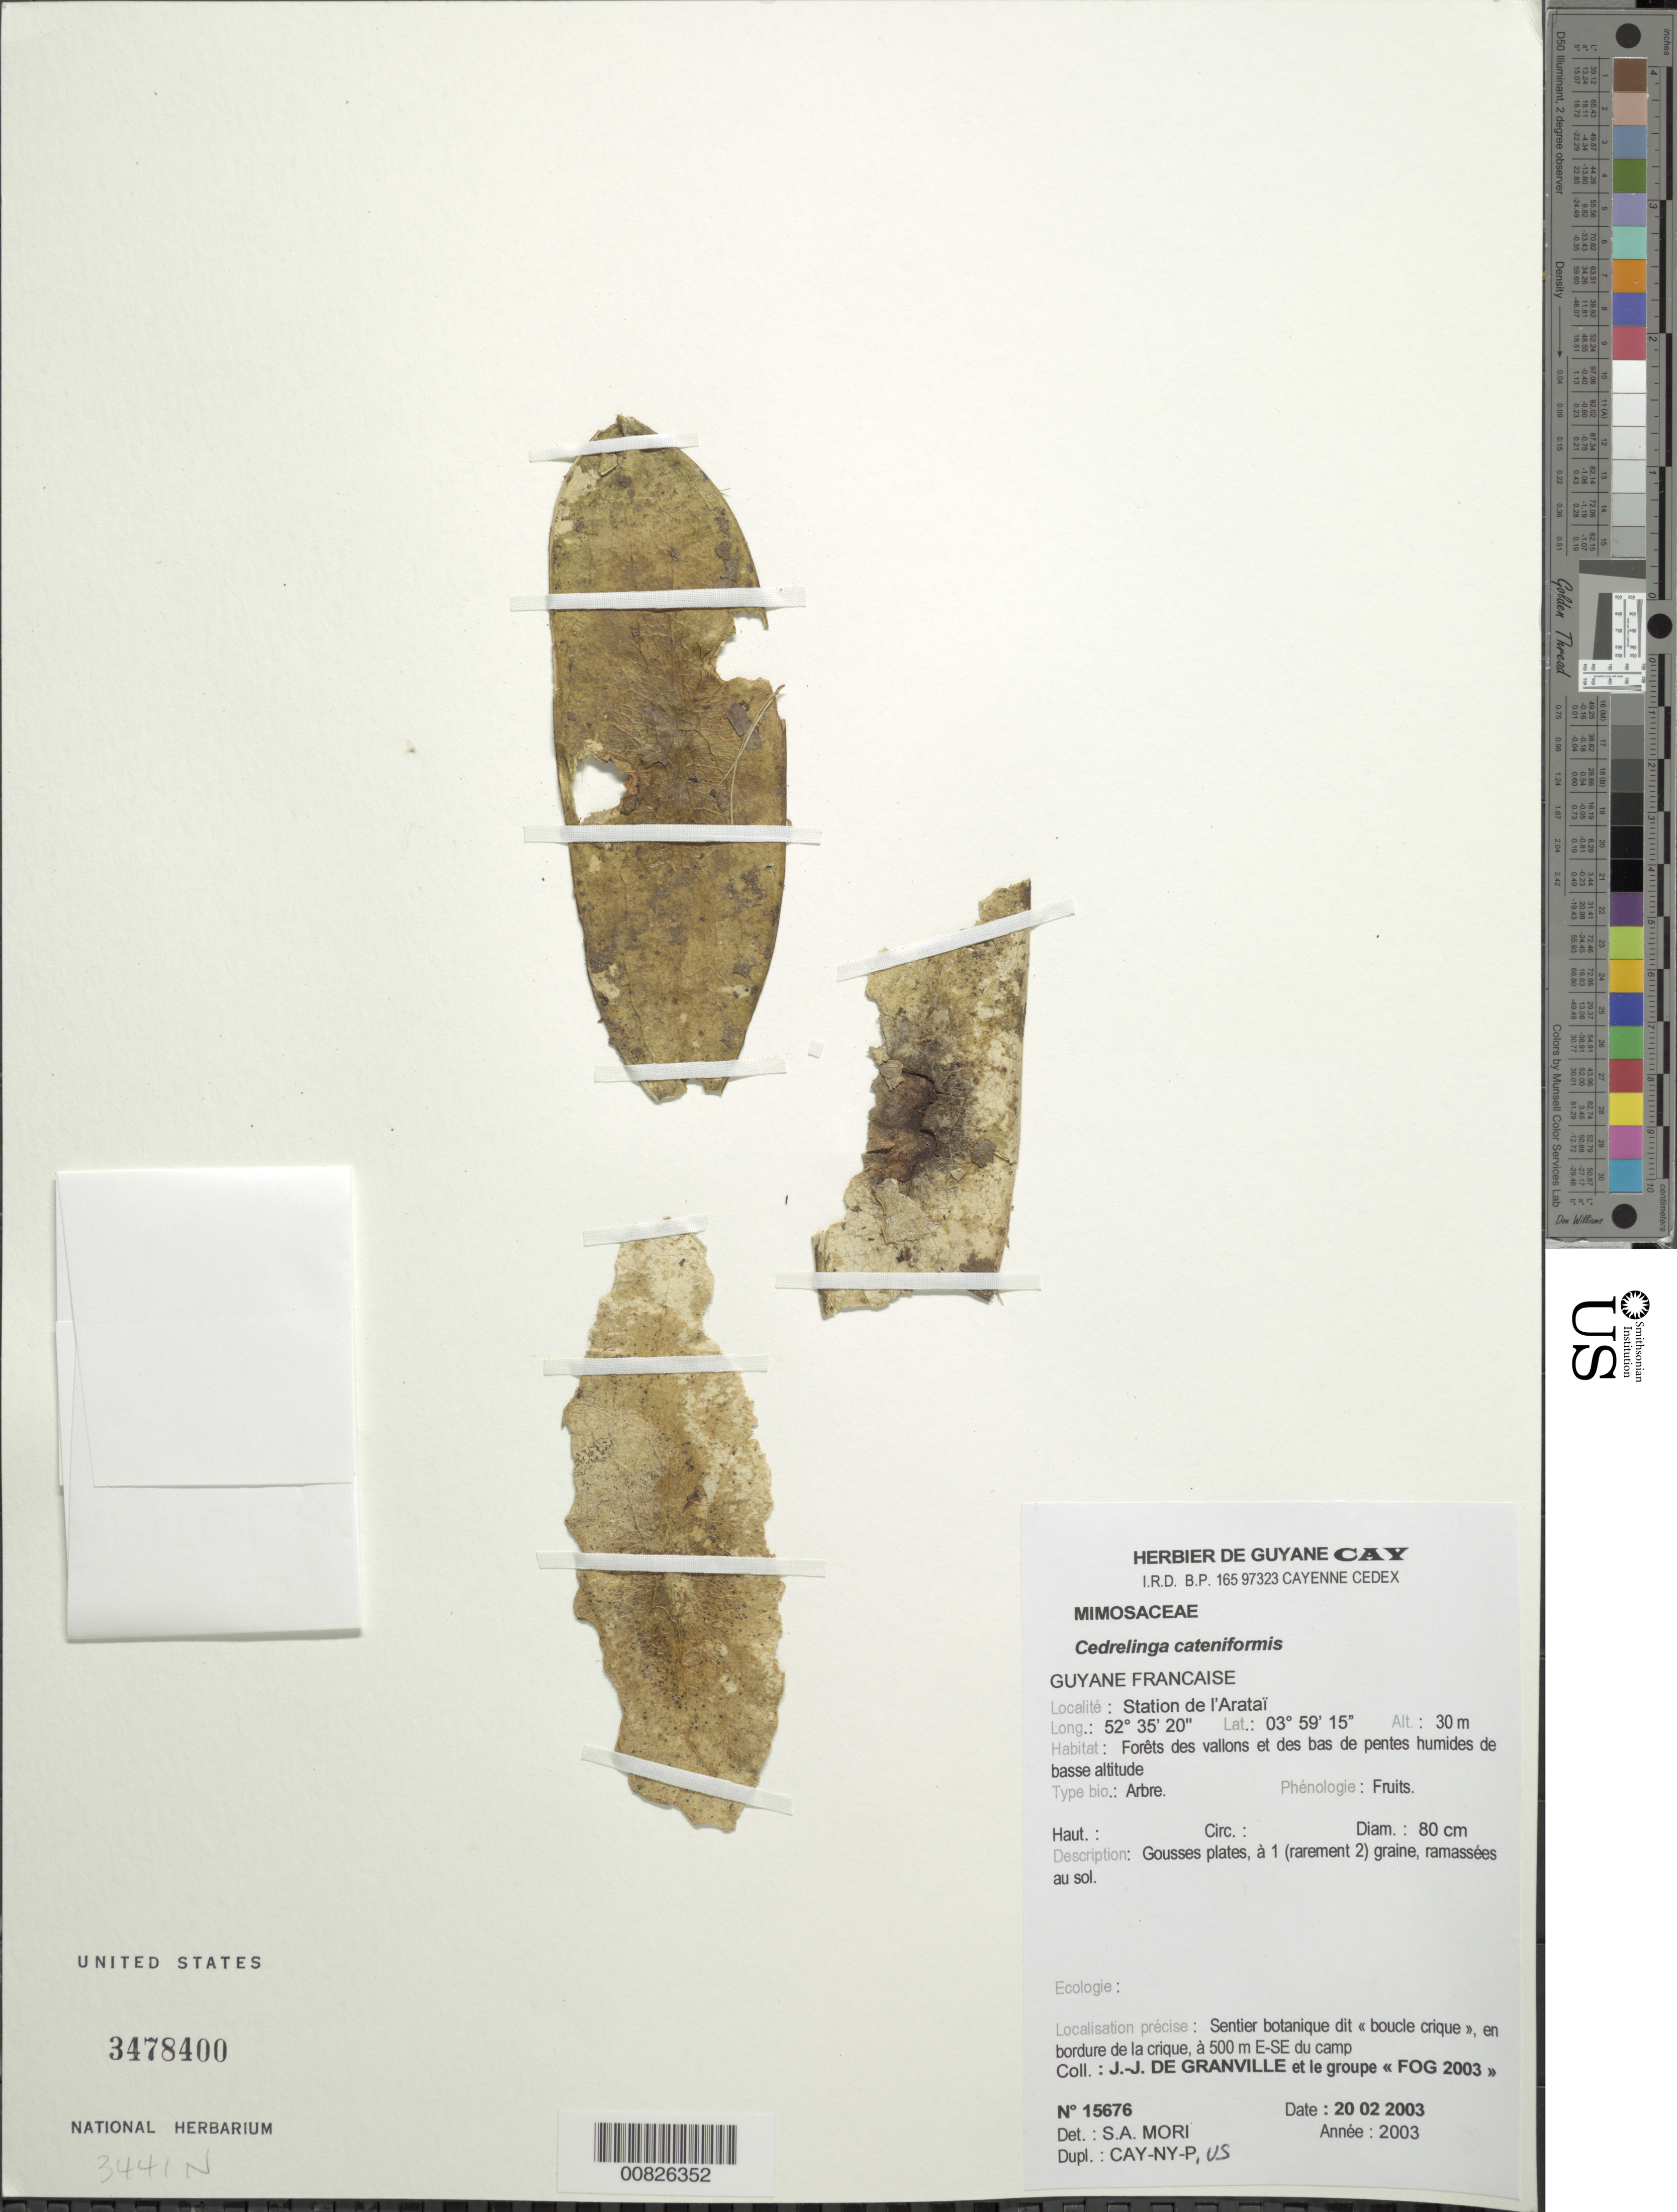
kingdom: Plantae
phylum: Tracheophyta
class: Magnoliopsida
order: Fabales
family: Fabaceae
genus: Cedrelinga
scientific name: Cedrelinga catenaeformis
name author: (Ducke) Ducke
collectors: J.-J. de Granville et al.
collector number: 15676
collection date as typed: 20-Feb-03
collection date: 2003-02-20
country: French Guiana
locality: Station de l'Aratai, 500 m ESE du camp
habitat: Forêts des vallons et des bas de pentes humides de basse altitude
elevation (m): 30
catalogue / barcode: US 3478400